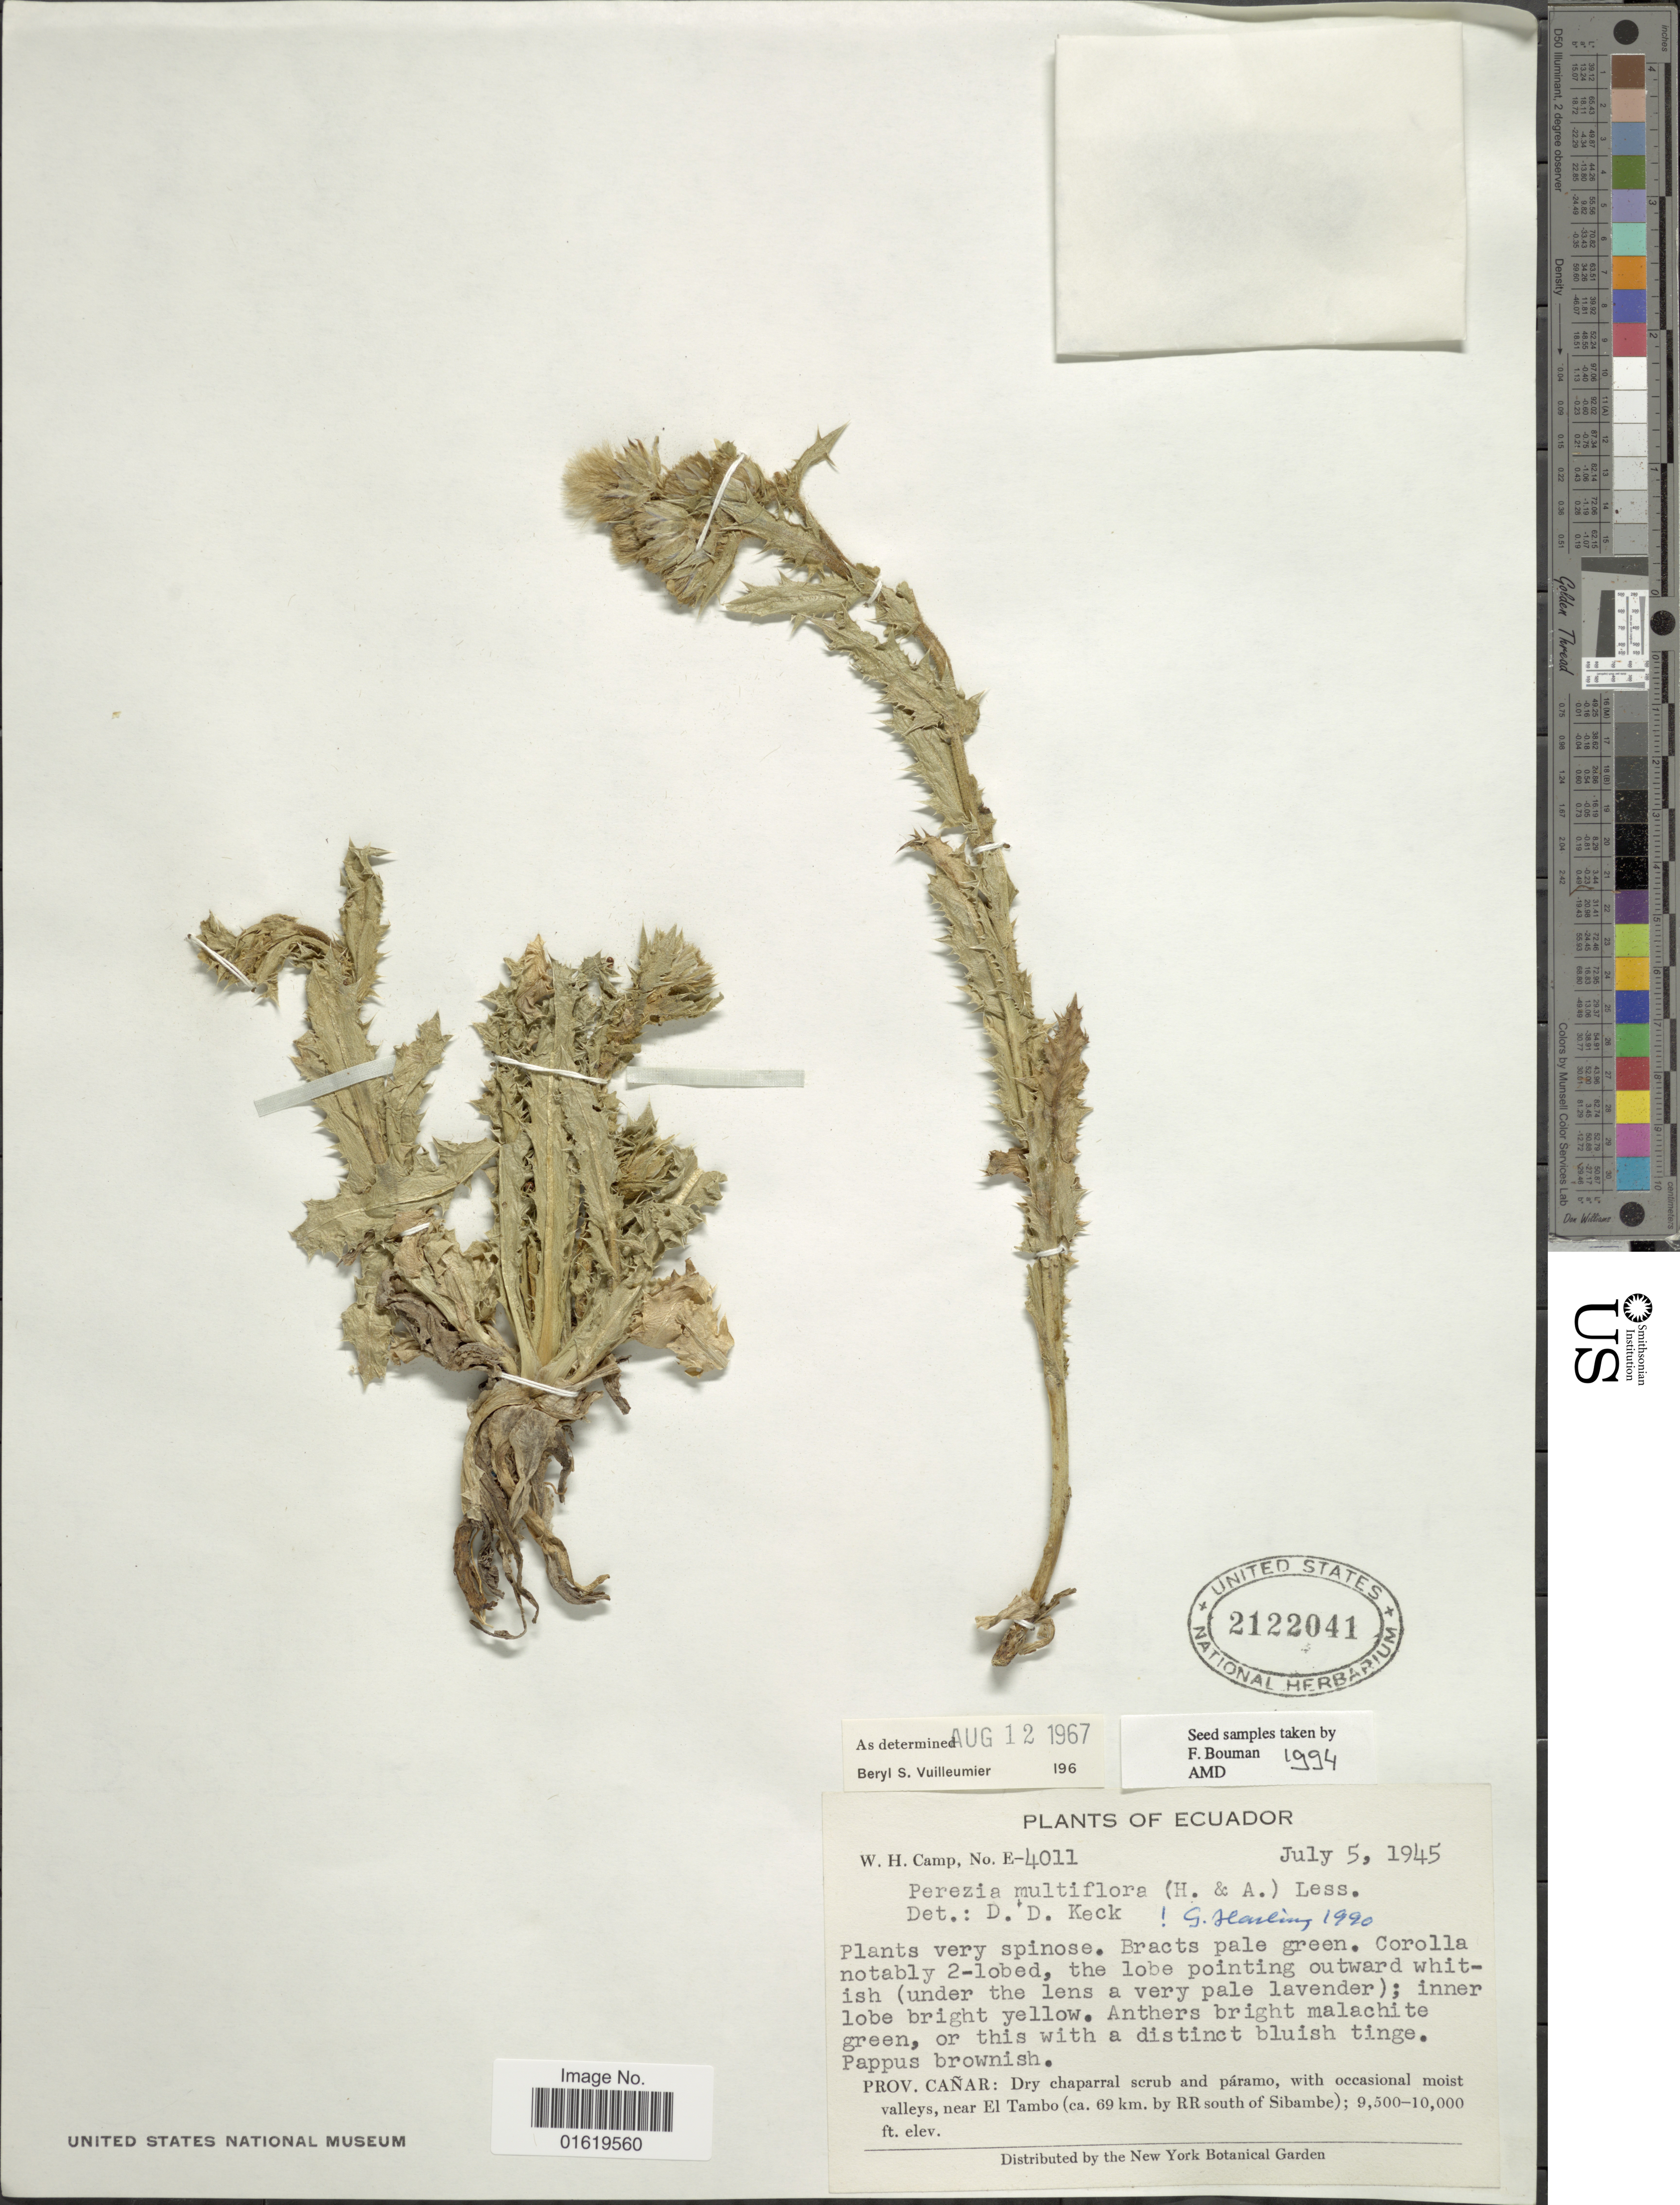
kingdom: Plantae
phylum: Tracheophyta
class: Magnoliopsida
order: Asterales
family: Asteraceae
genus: Perezia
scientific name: Perezia multiflora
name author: Less.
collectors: W. H. Camp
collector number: E-4011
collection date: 1945-07-05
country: Ecuador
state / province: Cañar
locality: Prov. Cañar: Dry chaparral scrub and páramo, with occasional moist valleys, near El Tambo (ca. 69 km. by RR south of Sibambe).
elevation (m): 2896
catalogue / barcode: US 2122041